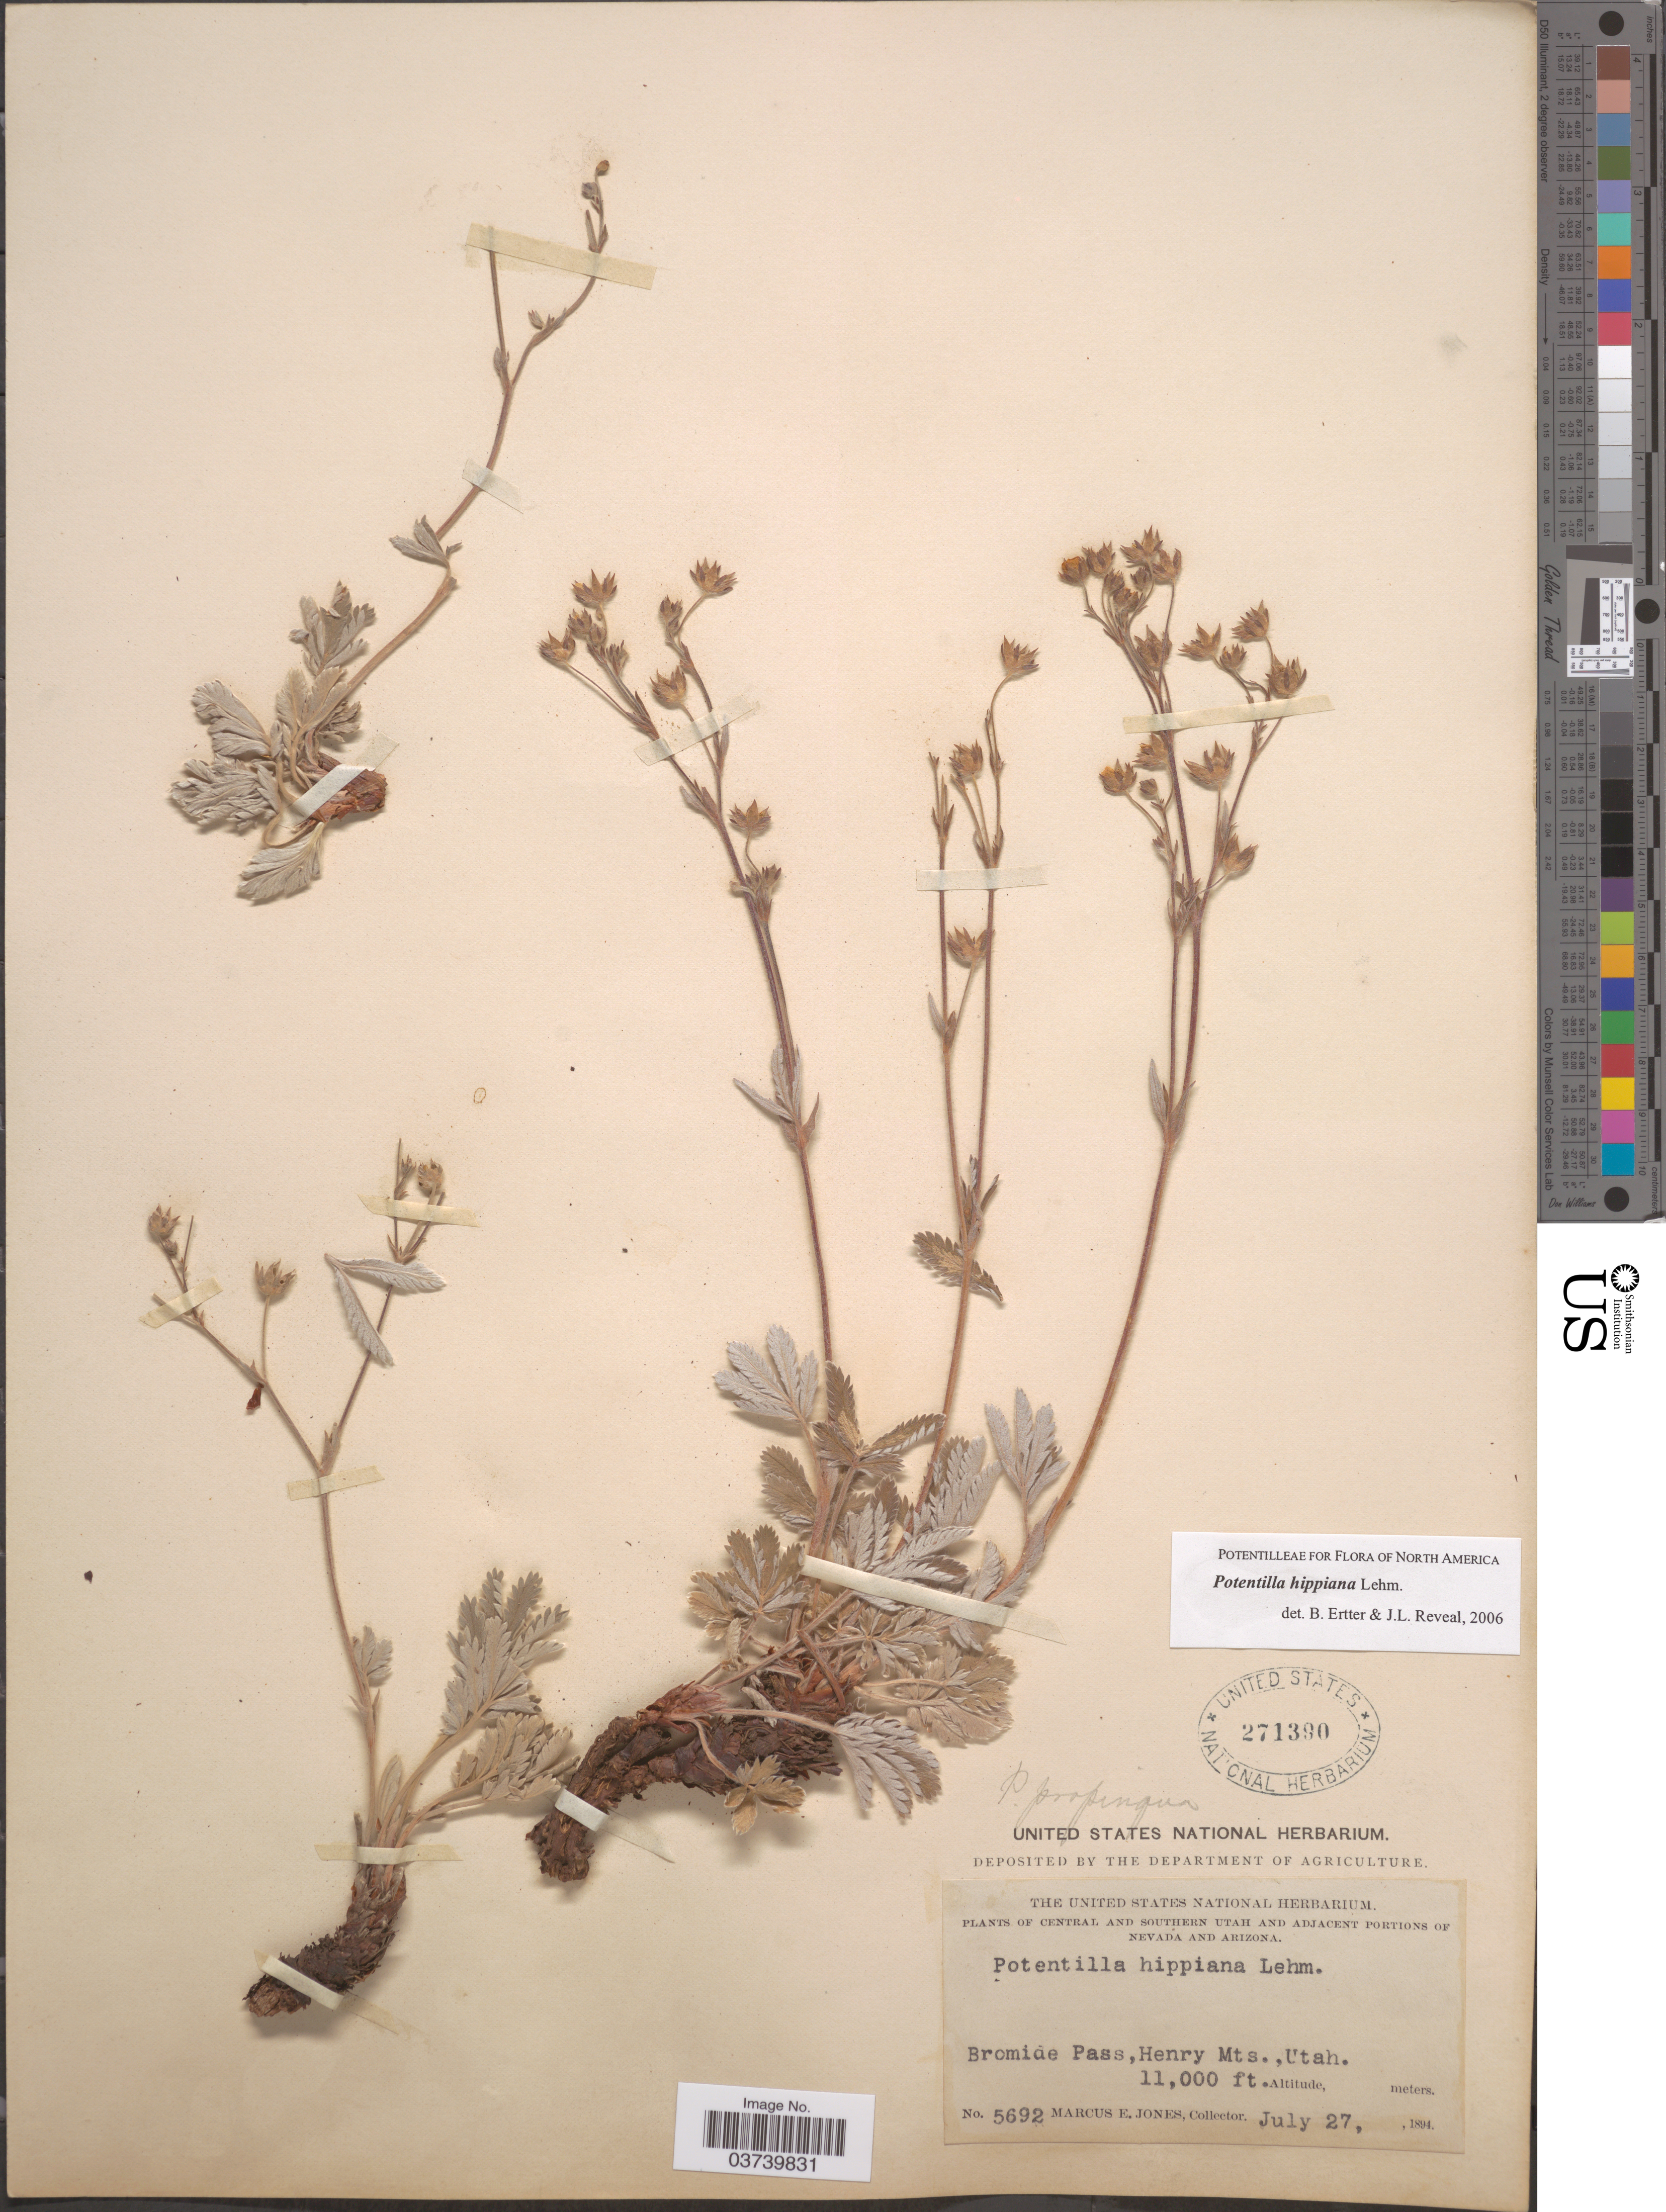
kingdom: Plantae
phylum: Tracheophyta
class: Magnoliopsida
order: Rosales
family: Rosaceae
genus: Potentilla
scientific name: Potentilla hippiana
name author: Lehm.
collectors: M. E. Jones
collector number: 5692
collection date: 1894-07-27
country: United States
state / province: Utah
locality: Central and Southern Utah and adjacent portions of Nevada and Arizona. Bromide Pass, Henry Mts.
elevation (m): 3353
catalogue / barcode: US 271390